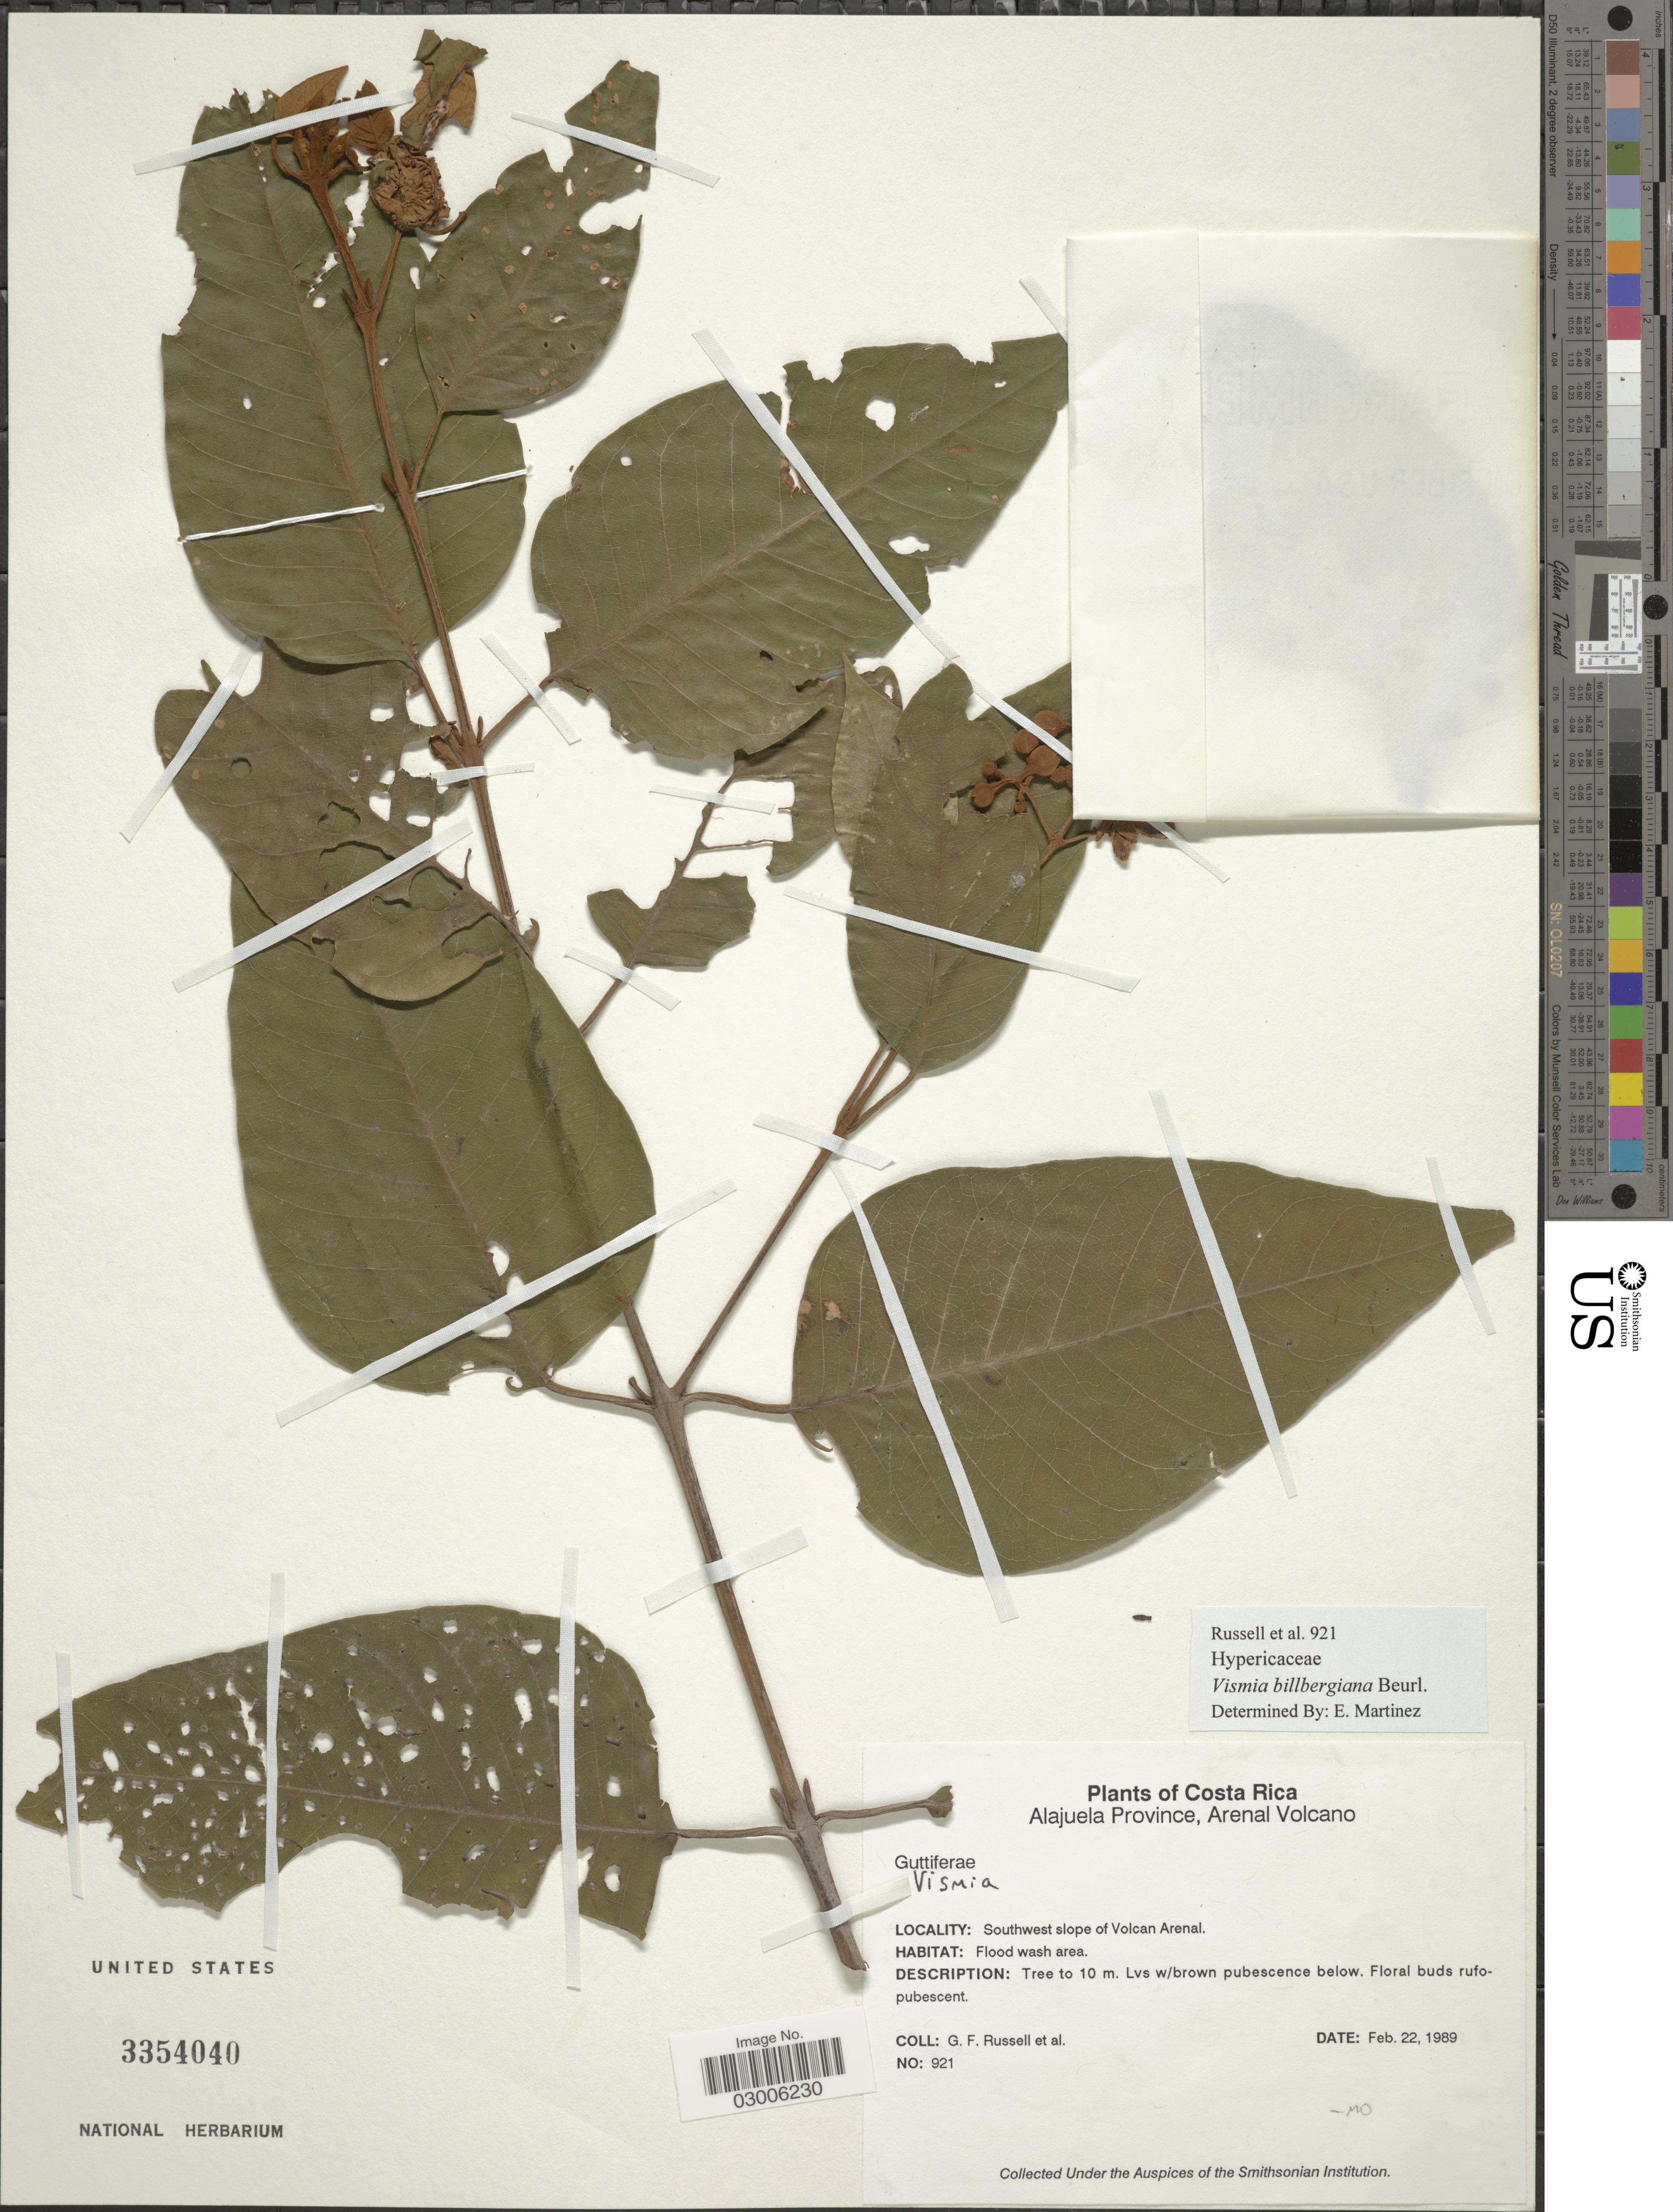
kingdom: Plantae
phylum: Tracheophyta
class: Magnoliopsida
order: Malpighiales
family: Hypericaceae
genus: Vismia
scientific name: Vismia billbergiana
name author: Beurl.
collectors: G. Russell & et al.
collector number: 921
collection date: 1989-02-22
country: Costa Rica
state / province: Alajuela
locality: Arenal Volcano. Southwest slope of Volcan Arenal.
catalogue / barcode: US 3354040